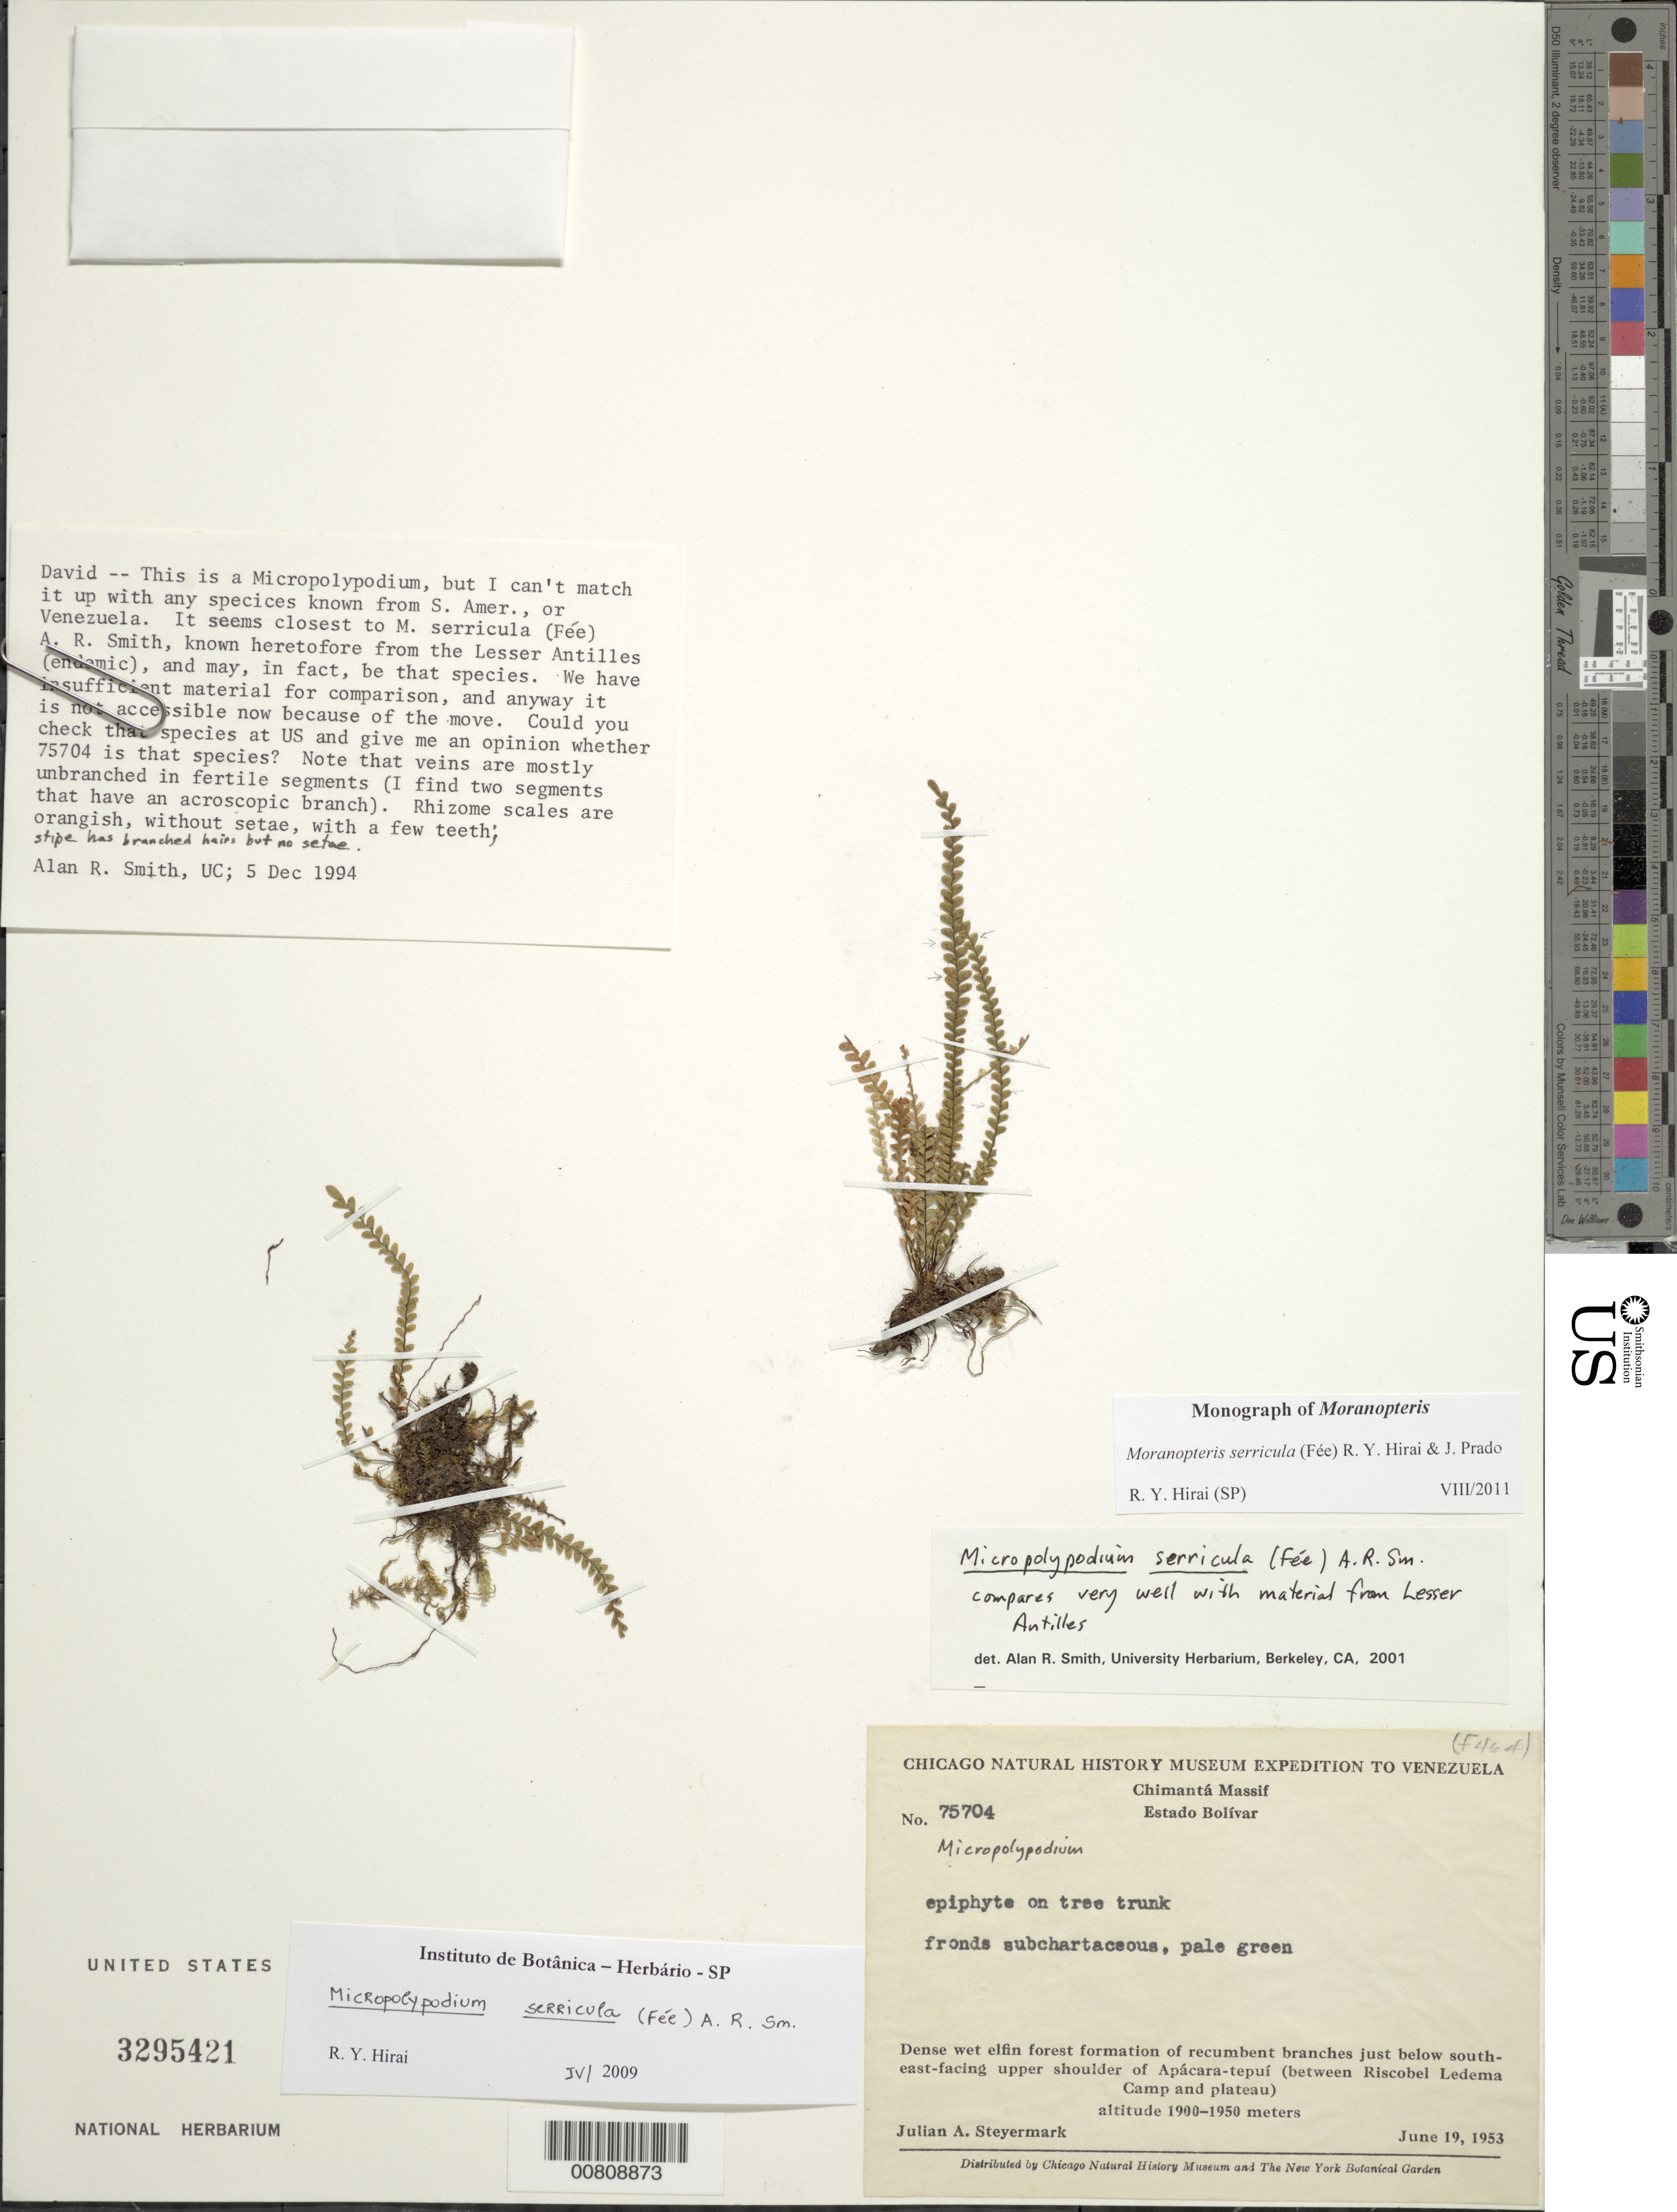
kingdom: Plantae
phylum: Tracheophyta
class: Polypodiopsida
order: Polypodiales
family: Polypodiaceae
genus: Moranopteris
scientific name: Moranopteris serricula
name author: (Fée) R. Y. Hirai & J. Prado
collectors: J. Steyermark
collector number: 75704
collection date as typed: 19-Jun-53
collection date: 1953-06-19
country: Venezuela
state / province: Bolívar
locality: Chimantá Massif, Apácara-tepuí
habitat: Dense wet elfin forest formation of recumbent branches, SE-facing shoulder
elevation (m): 1900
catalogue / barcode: US 3295421